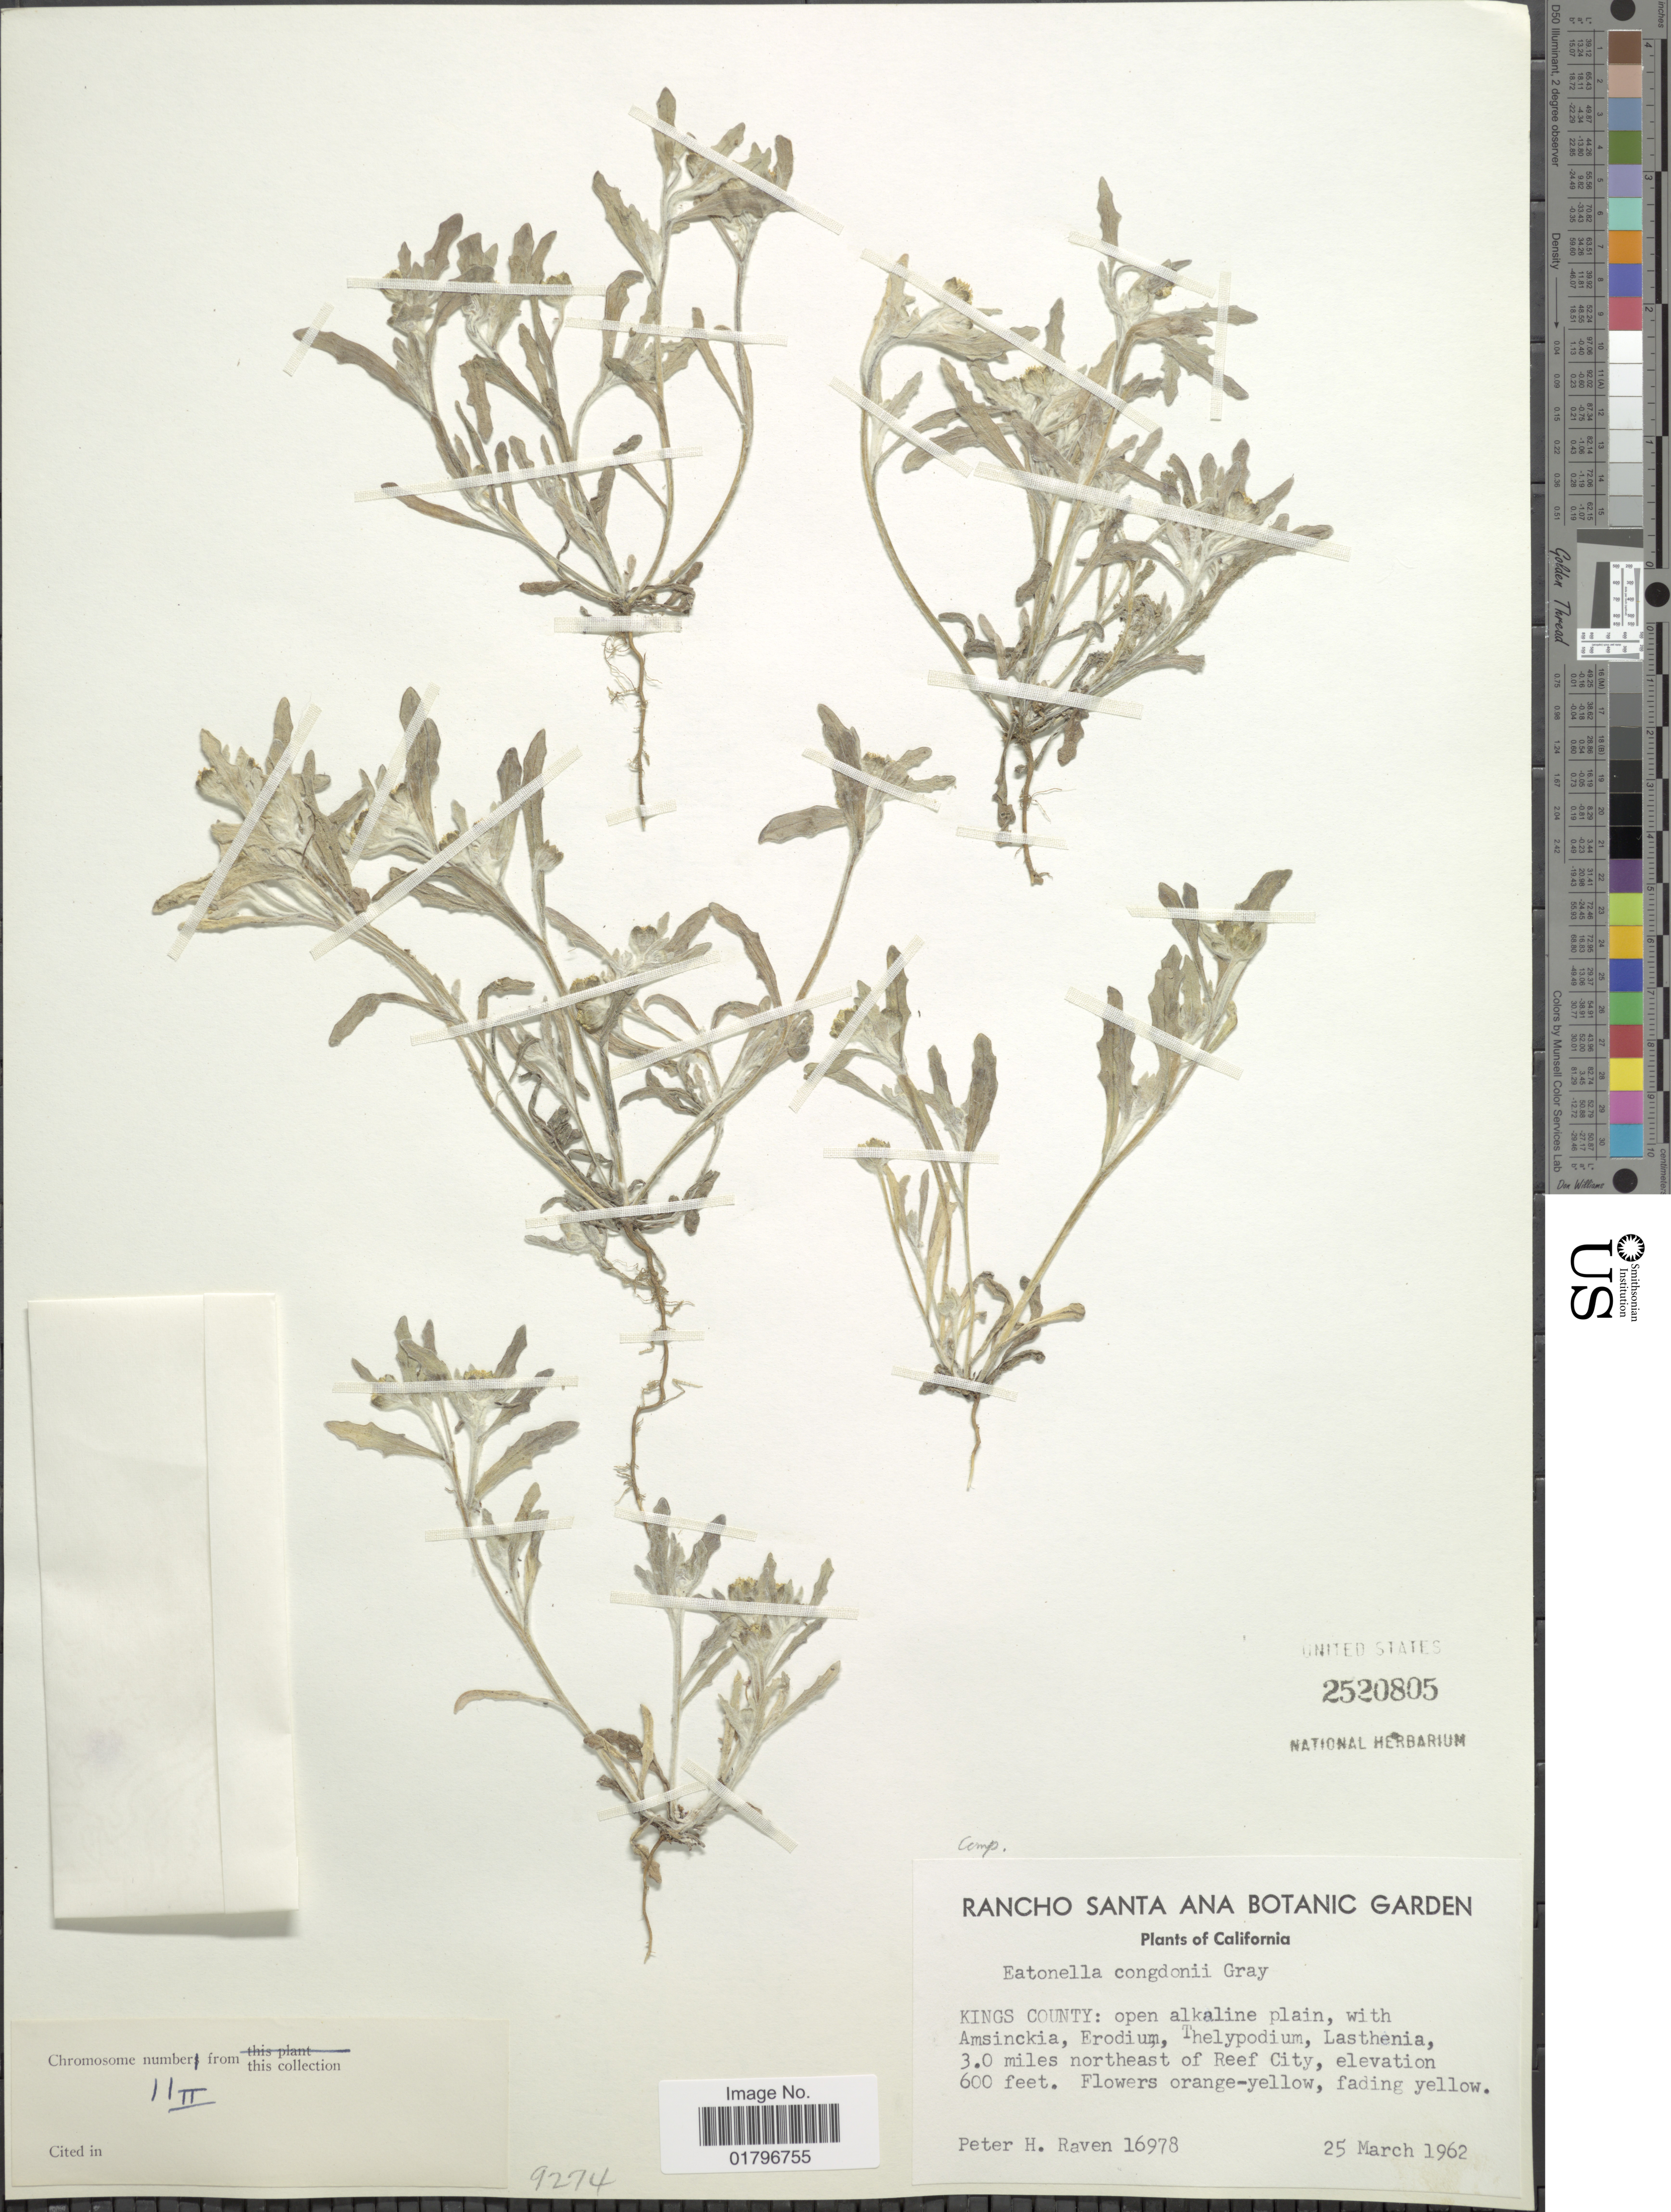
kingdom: Plantae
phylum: Tracheophyta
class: Magnoliopsida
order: Asterales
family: Asteraceae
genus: Eatonella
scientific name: Eatonella congdonii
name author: A. Gray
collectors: P. Raven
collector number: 16978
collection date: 1962-03-25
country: United States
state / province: California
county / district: Kings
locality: Kings County: 3.0 miles nrotheast of Reef City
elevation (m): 183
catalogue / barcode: US 2520805